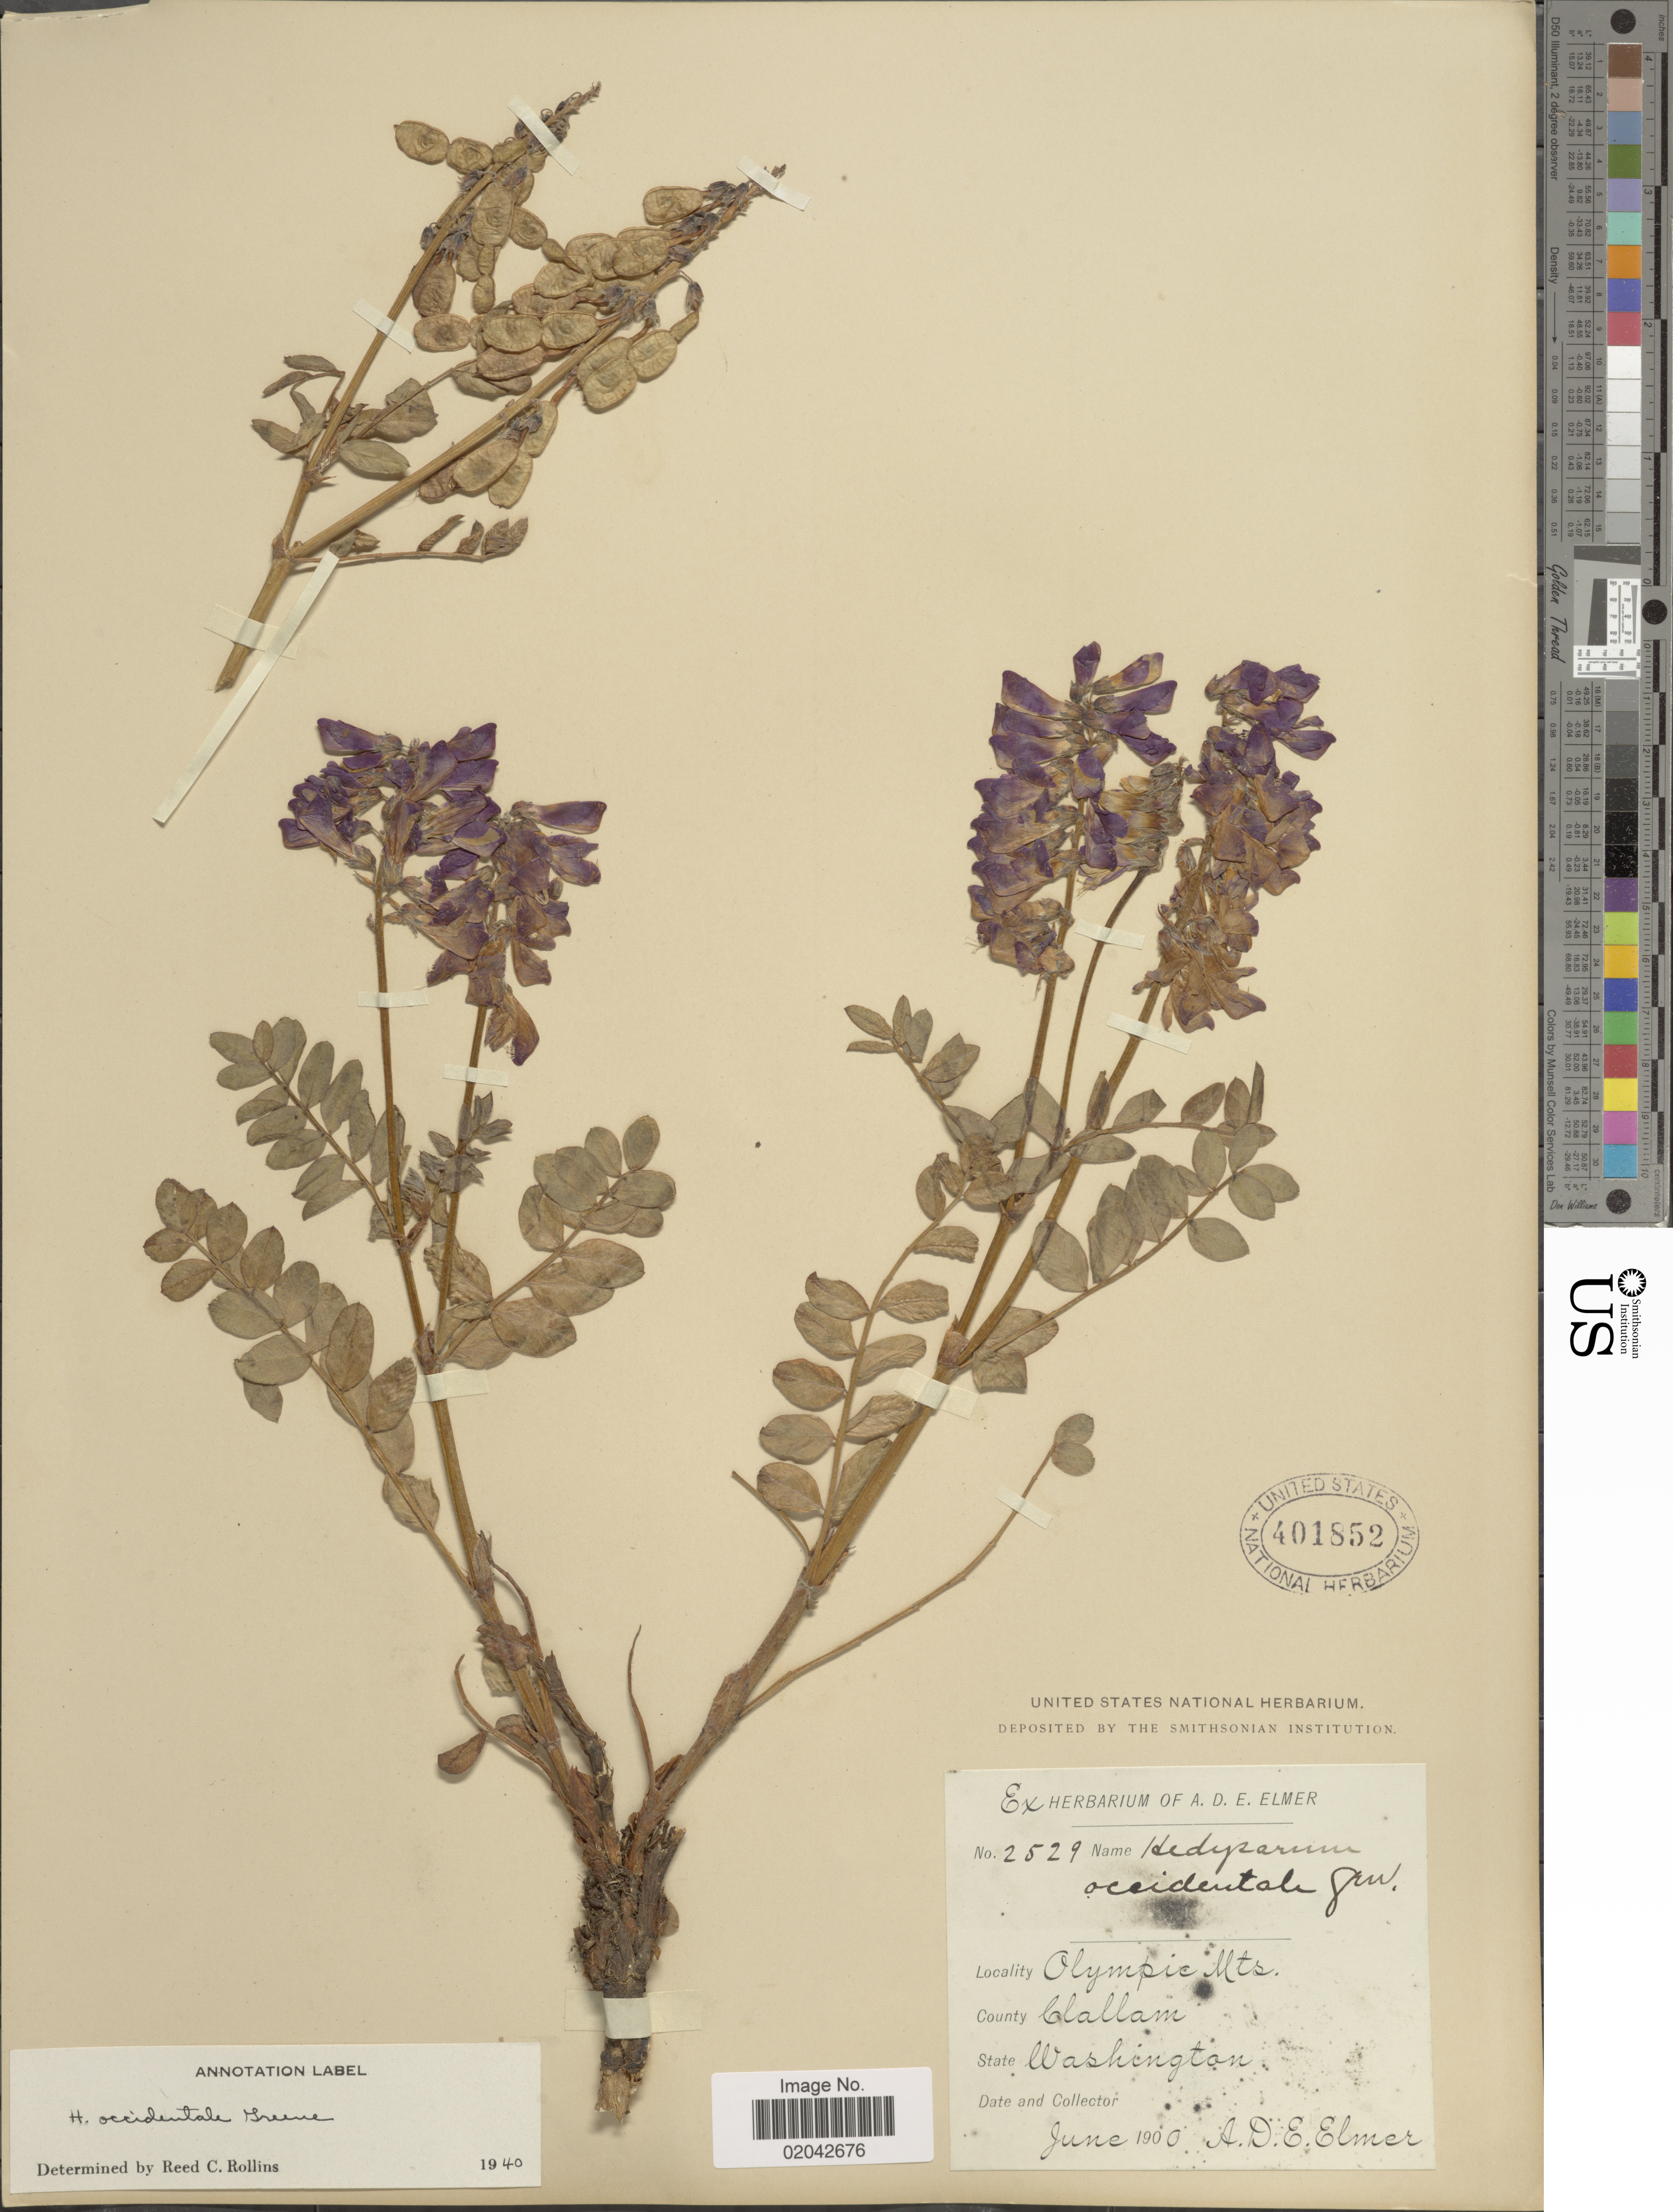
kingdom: Plantae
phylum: Tracheophyta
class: Magnoliopsida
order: Fabales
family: Fabaceae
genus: Hedysarum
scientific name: Hedysarum occidentale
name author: Greene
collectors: A. D. E. Elmer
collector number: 2529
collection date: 1900-06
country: United States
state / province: Washington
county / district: Clallam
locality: Olympis Mts., Clallam County.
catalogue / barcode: US 401852